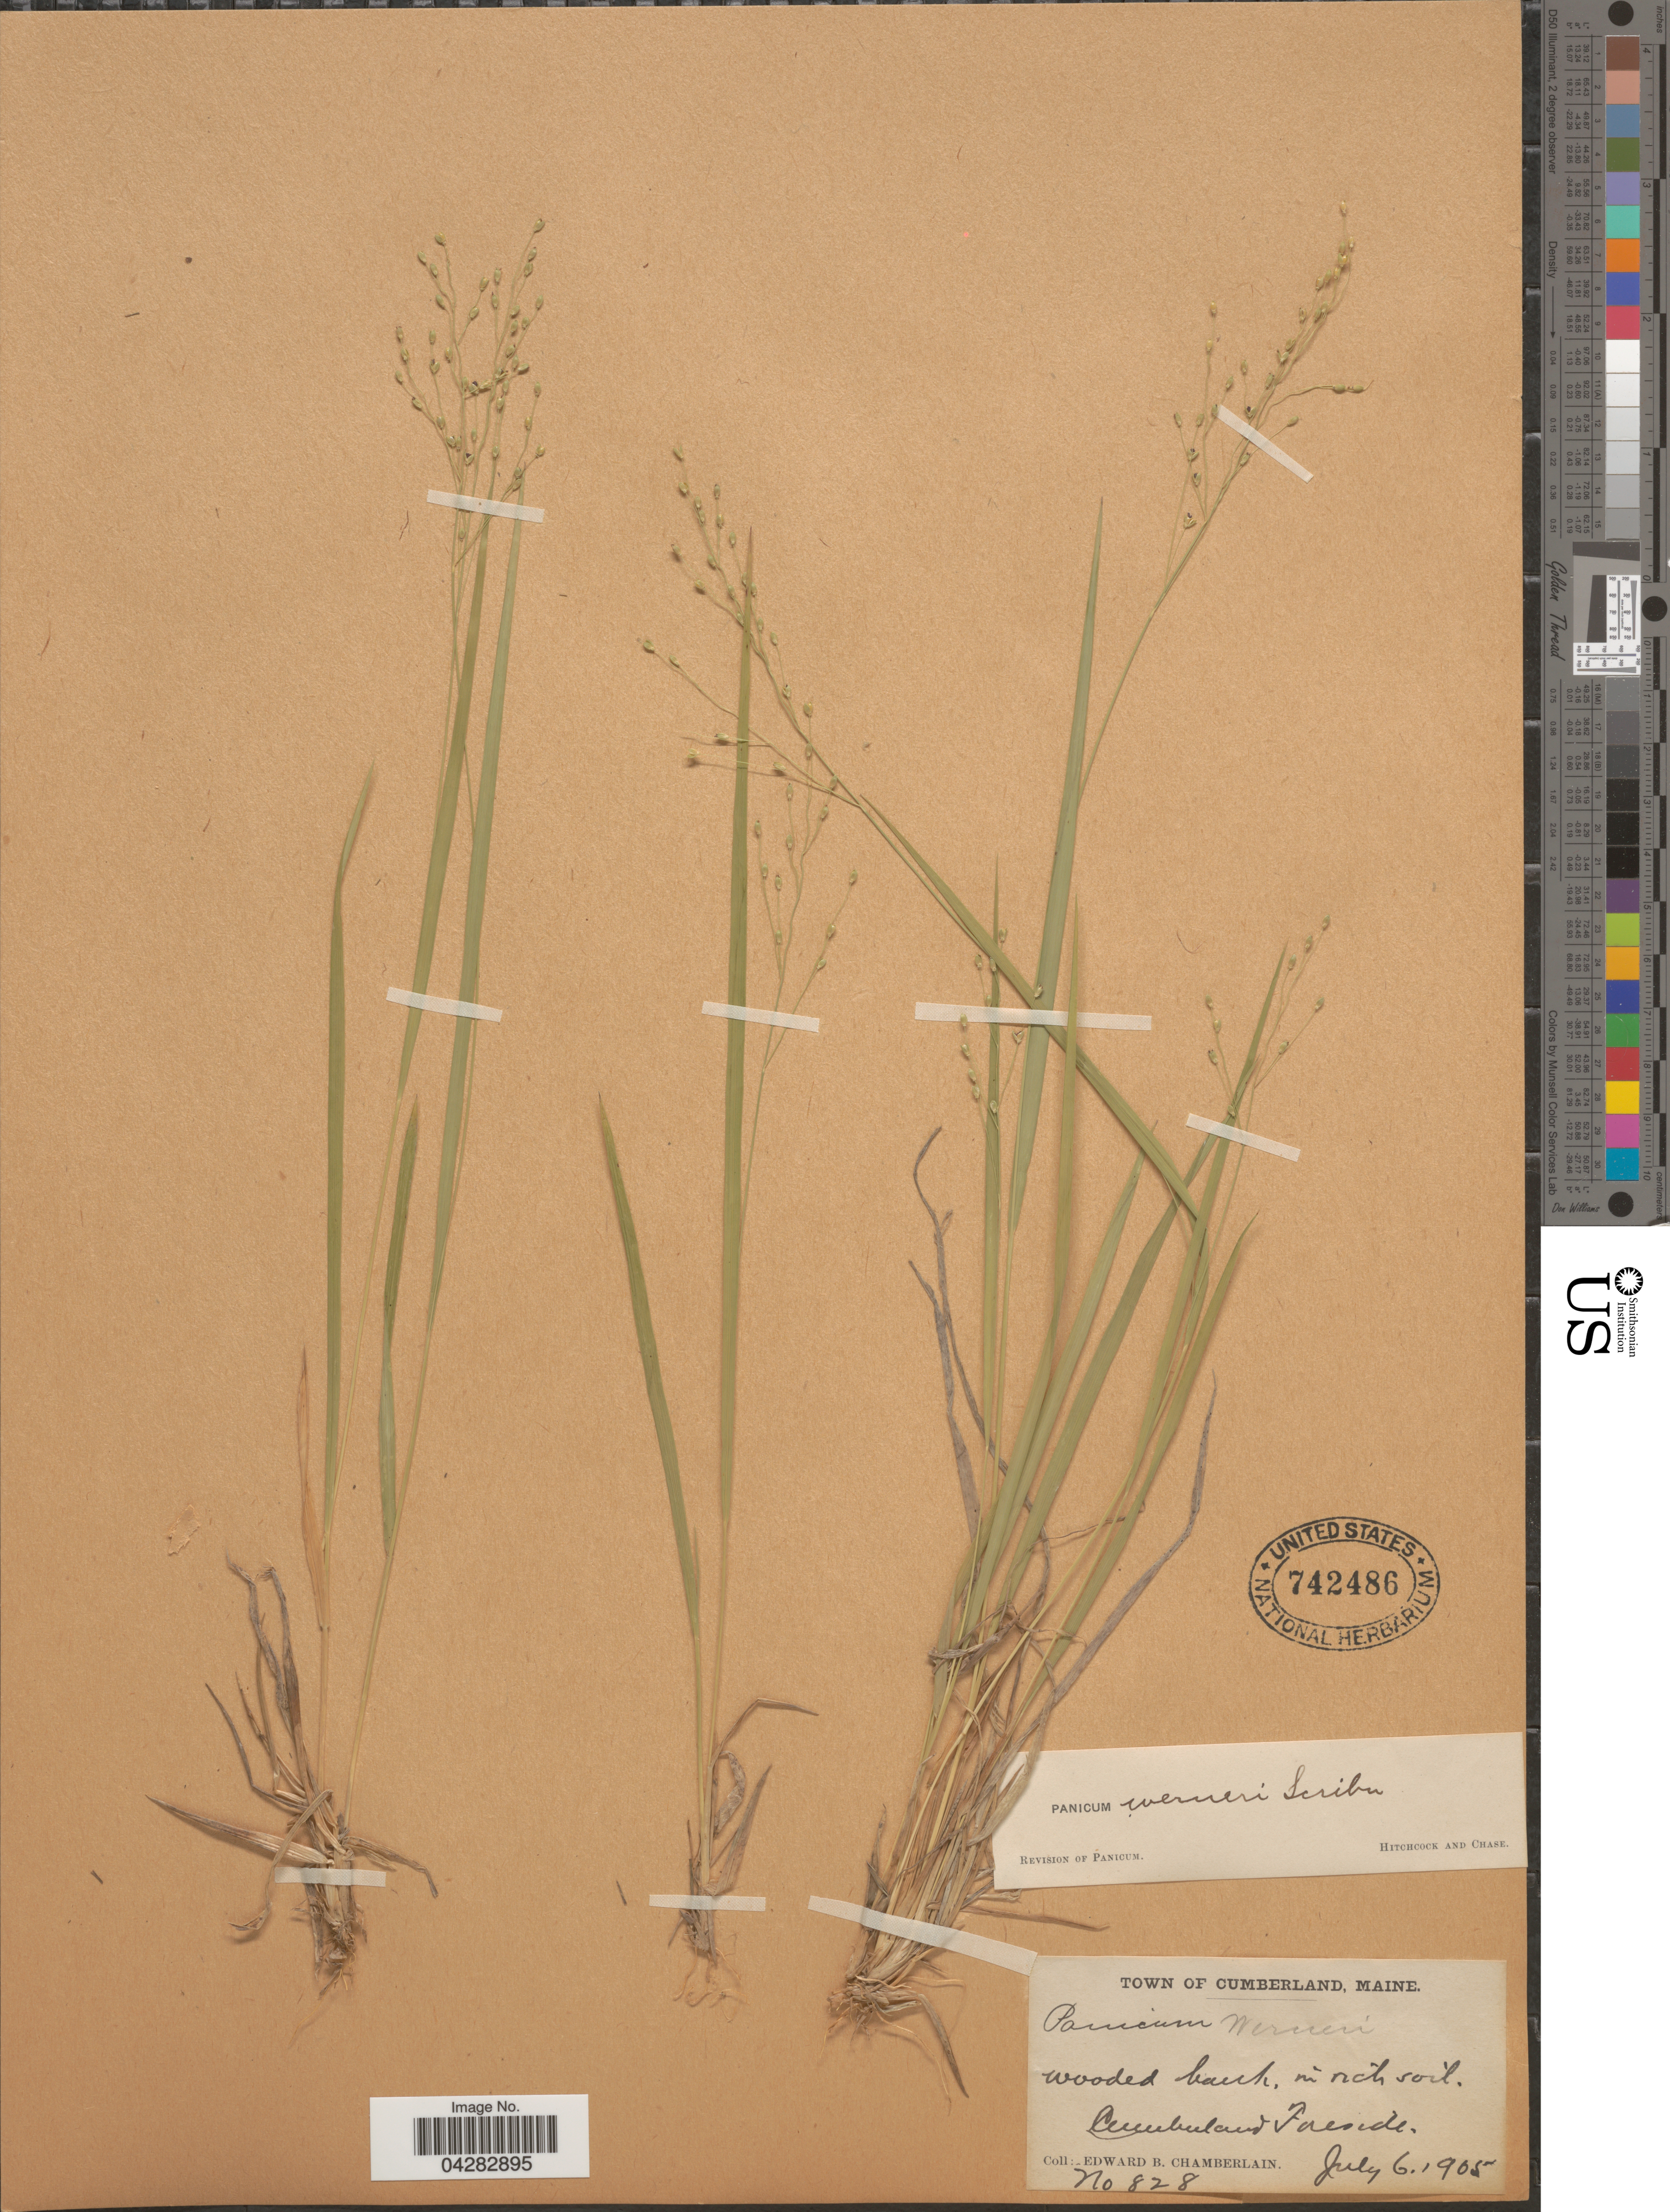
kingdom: Plantae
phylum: Tracheophyta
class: Liliopsida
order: Poales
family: Poaceae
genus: Dichanthelium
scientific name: Dichanthelium linearifolium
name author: (Scribn.) Gould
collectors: E. Chamberlain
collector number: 828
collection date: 1905-07-06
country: United States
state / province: Maine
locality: Town of Cumberland. Wooded beach. Cumberland Foreside.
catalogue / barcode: US 742486